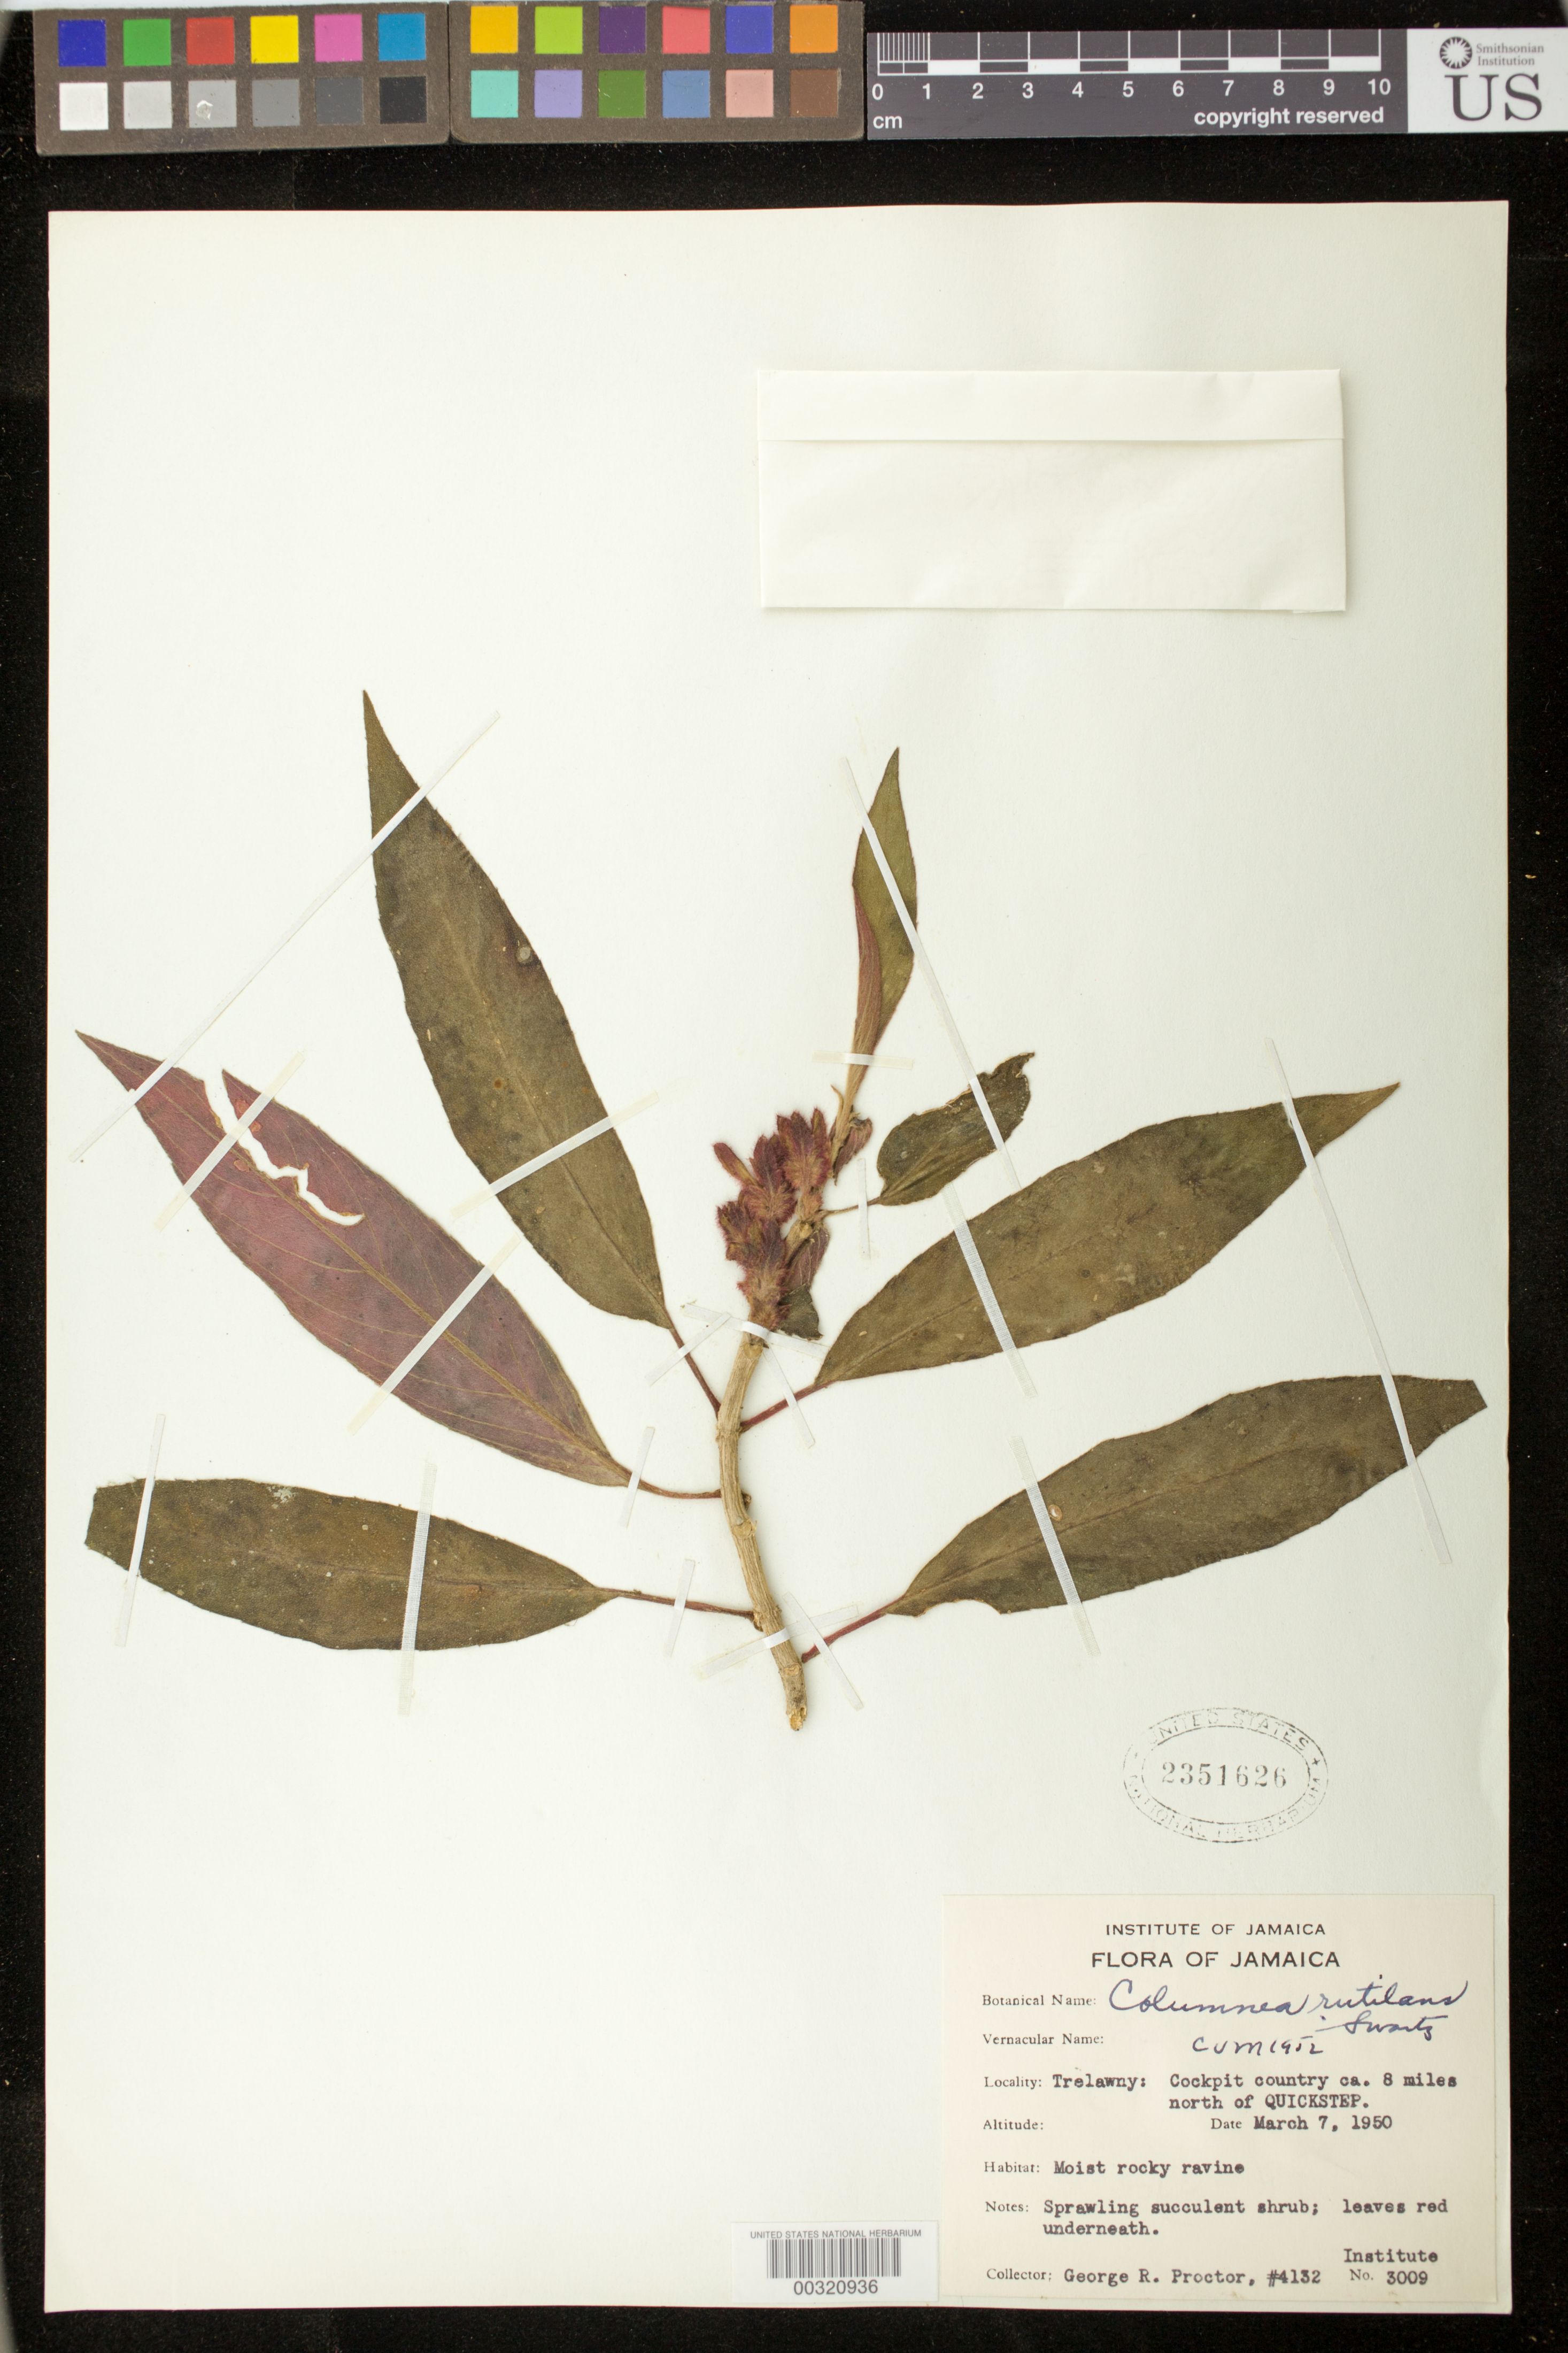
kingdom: Plantae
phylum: Tracheophyta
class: Magnoliopsida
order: Lamiales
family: Gesneriaceae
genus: Columnea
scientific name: Columnea rutilans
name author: Sw.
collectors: G. R. Proctor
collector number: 4132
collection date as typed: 07 Mar 1950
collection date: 1950-03-07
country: Jamaica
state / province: Trelawny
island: Jamaica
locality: Cockpit country ca 8 mi N of Quickstep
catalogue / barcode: US 2351626